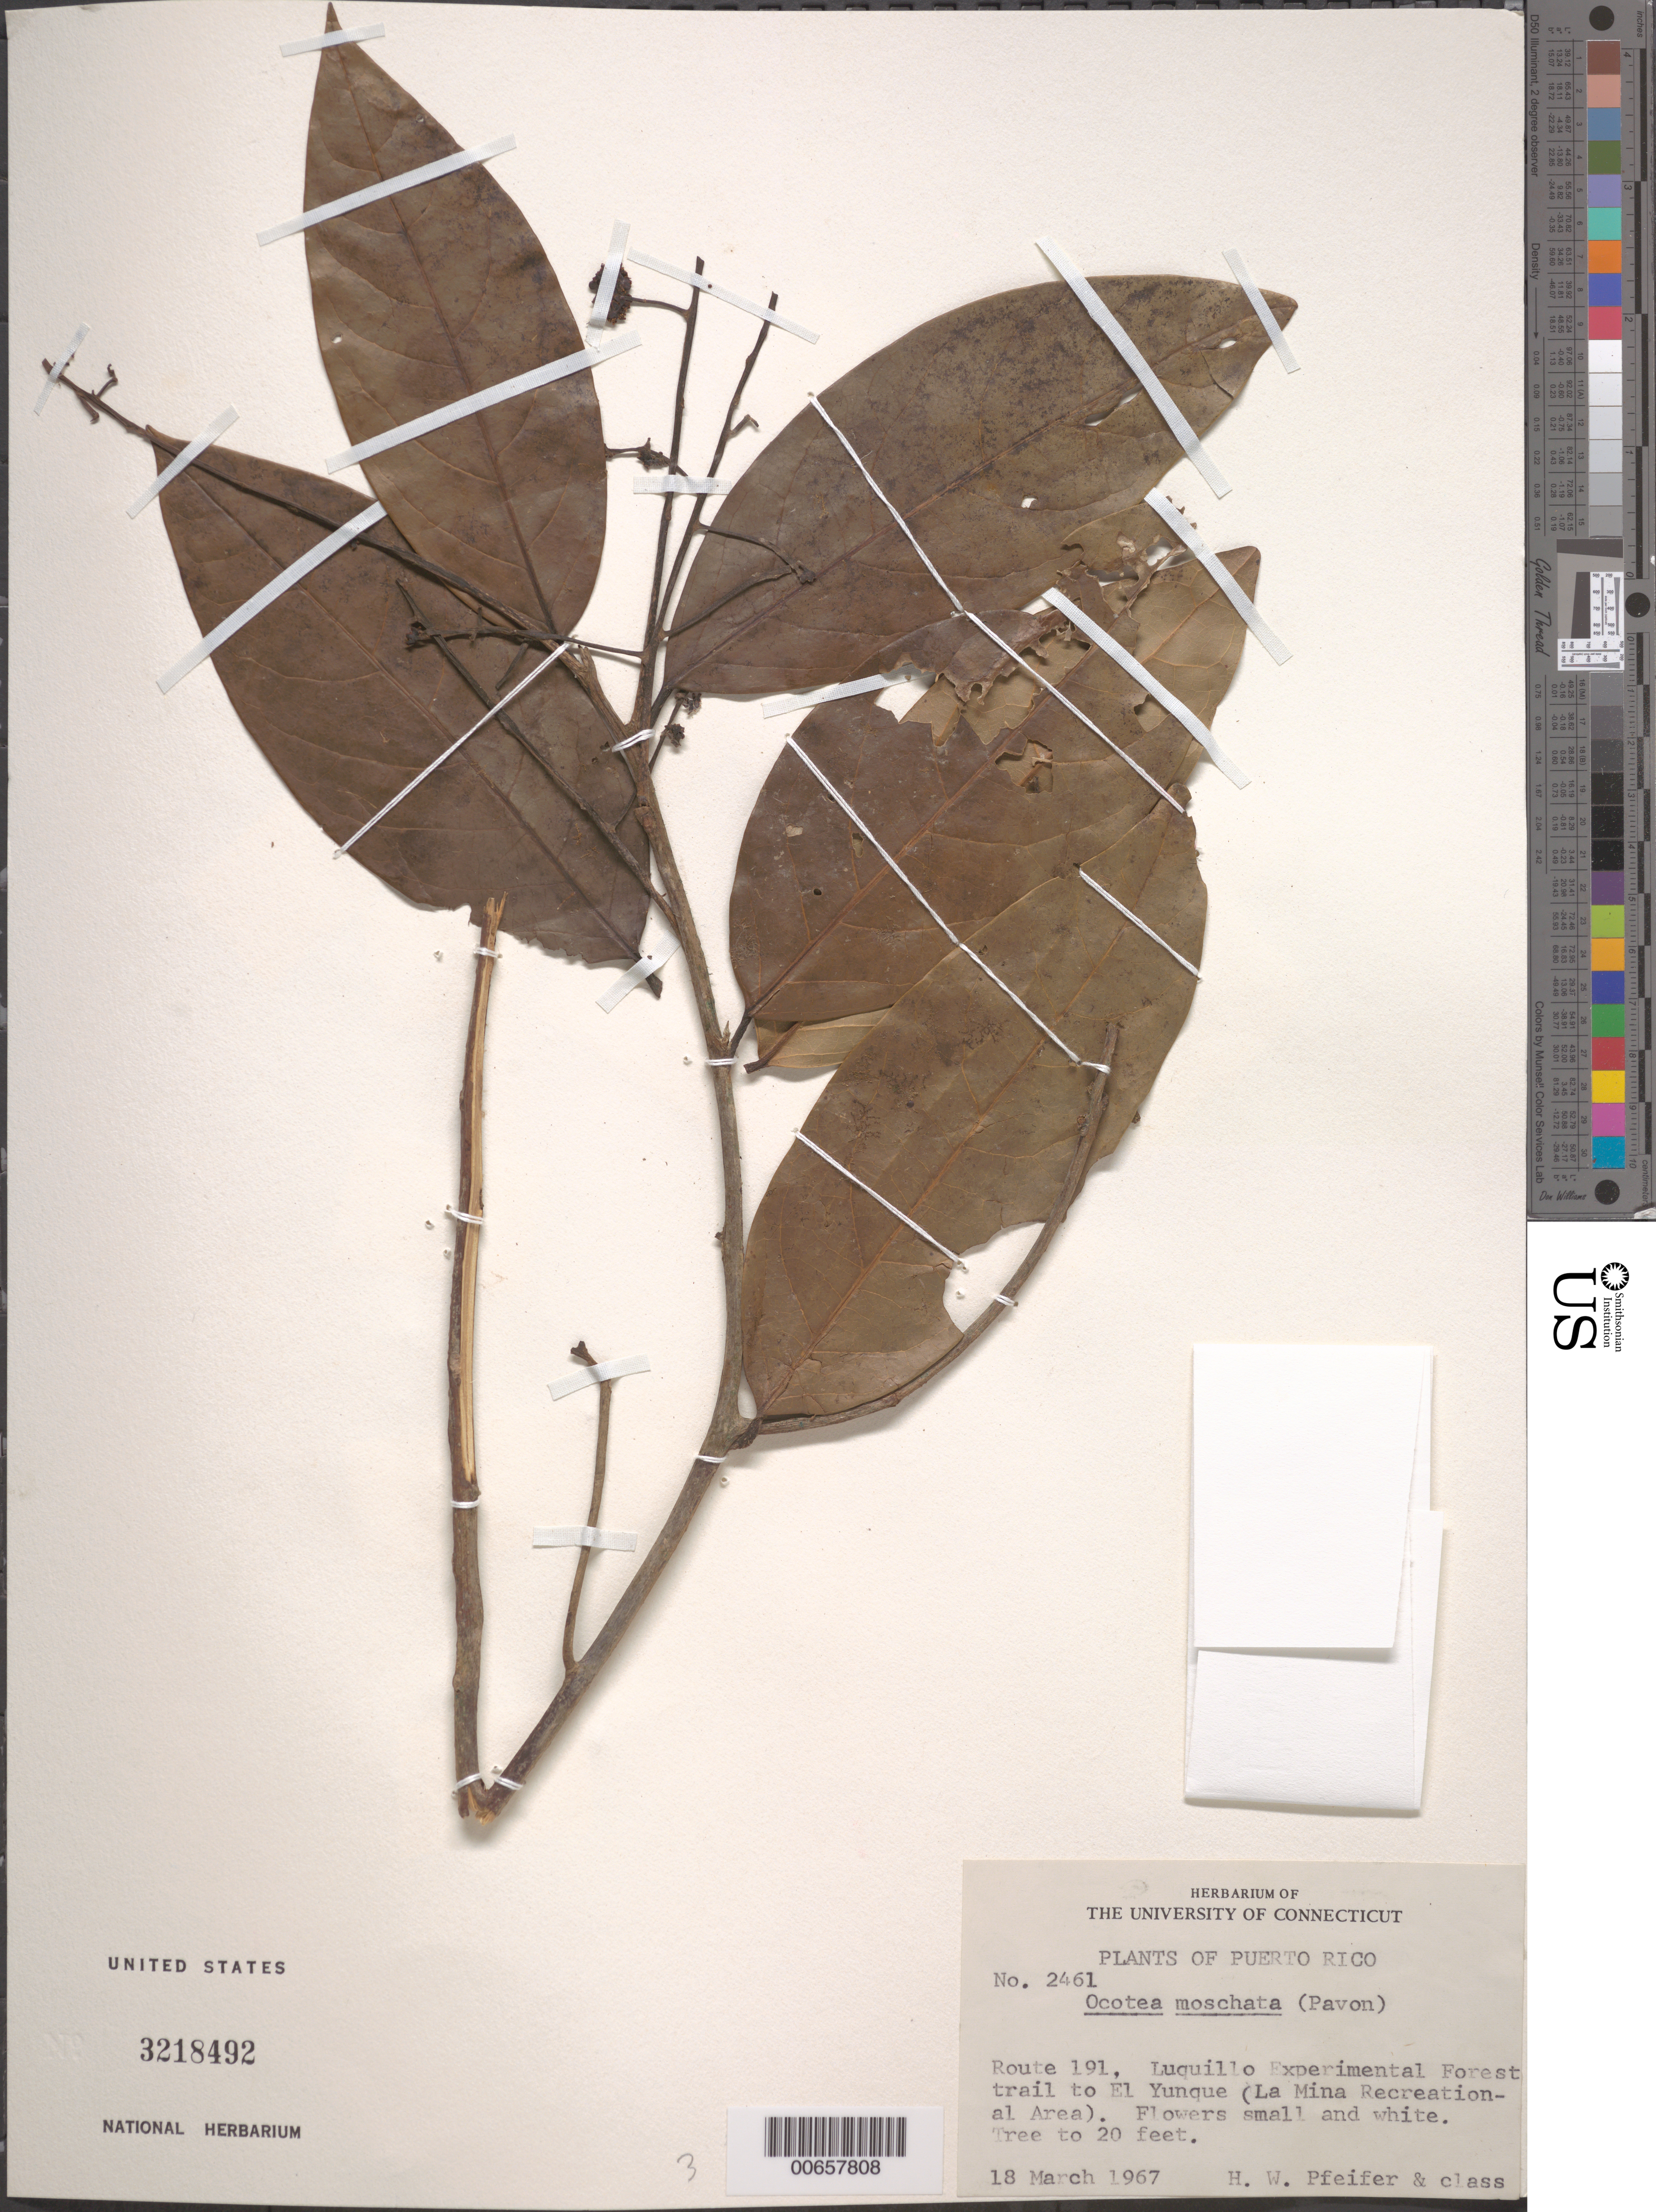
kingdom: Plantae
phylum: Tracheophyta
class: Magnoliopsida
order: Laurales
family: Lauraceae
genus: Ocotea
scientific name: Ocotea moschata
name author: (Meisn.) Mez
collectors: H. W. Pfeifer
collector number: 2461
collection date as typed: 18 Mar 1967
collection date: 1967-03-18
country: Puerto Rico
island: Greater Antilles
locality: Route 191, Luquillo Exp. Forest trail to El Yunque (La Mina Recreational Area)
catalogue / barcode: US 3218492